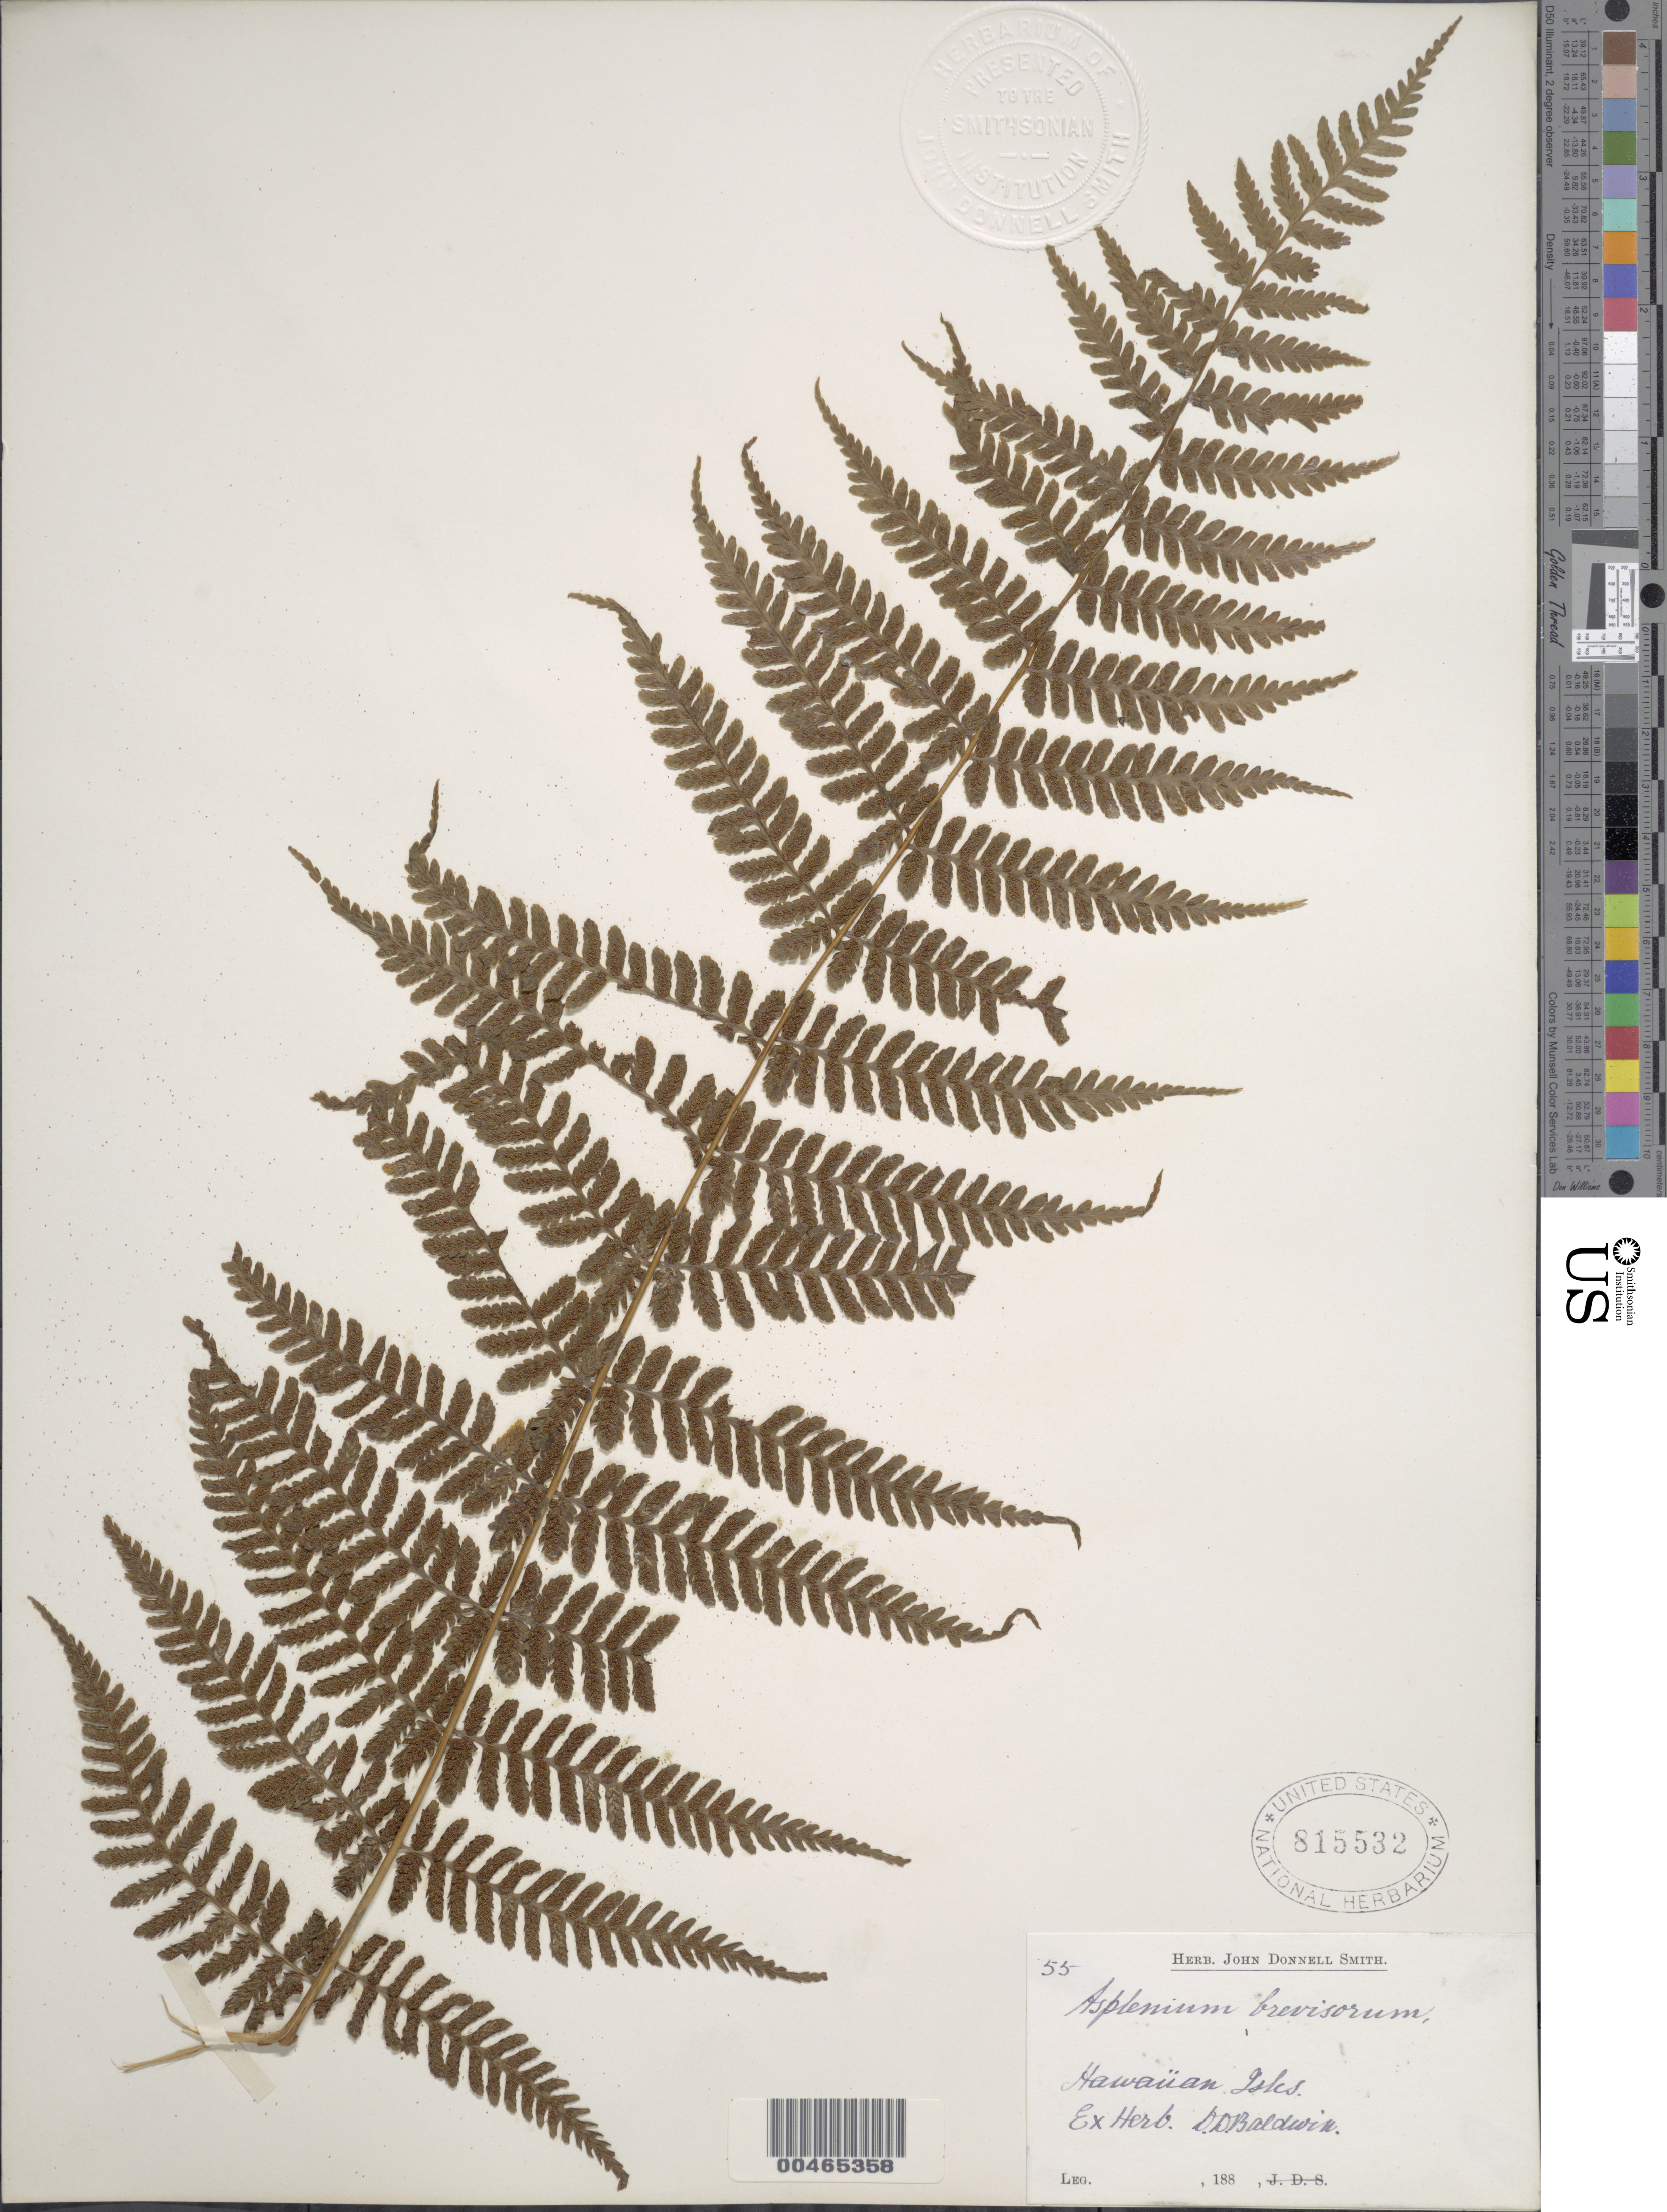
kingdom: Plantae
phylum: Tracheophyta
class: Polypodiopsida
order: Polypodiales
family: Athyriaceae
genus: Diplazium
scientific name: Diplazium sandwichianum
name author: (C. Presl) Diels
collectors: D. Baldwin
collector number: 55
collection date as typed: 188-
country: United States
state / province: Hawaii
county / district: Hawaii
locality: Hawaiian Islands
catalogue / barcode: US 815532